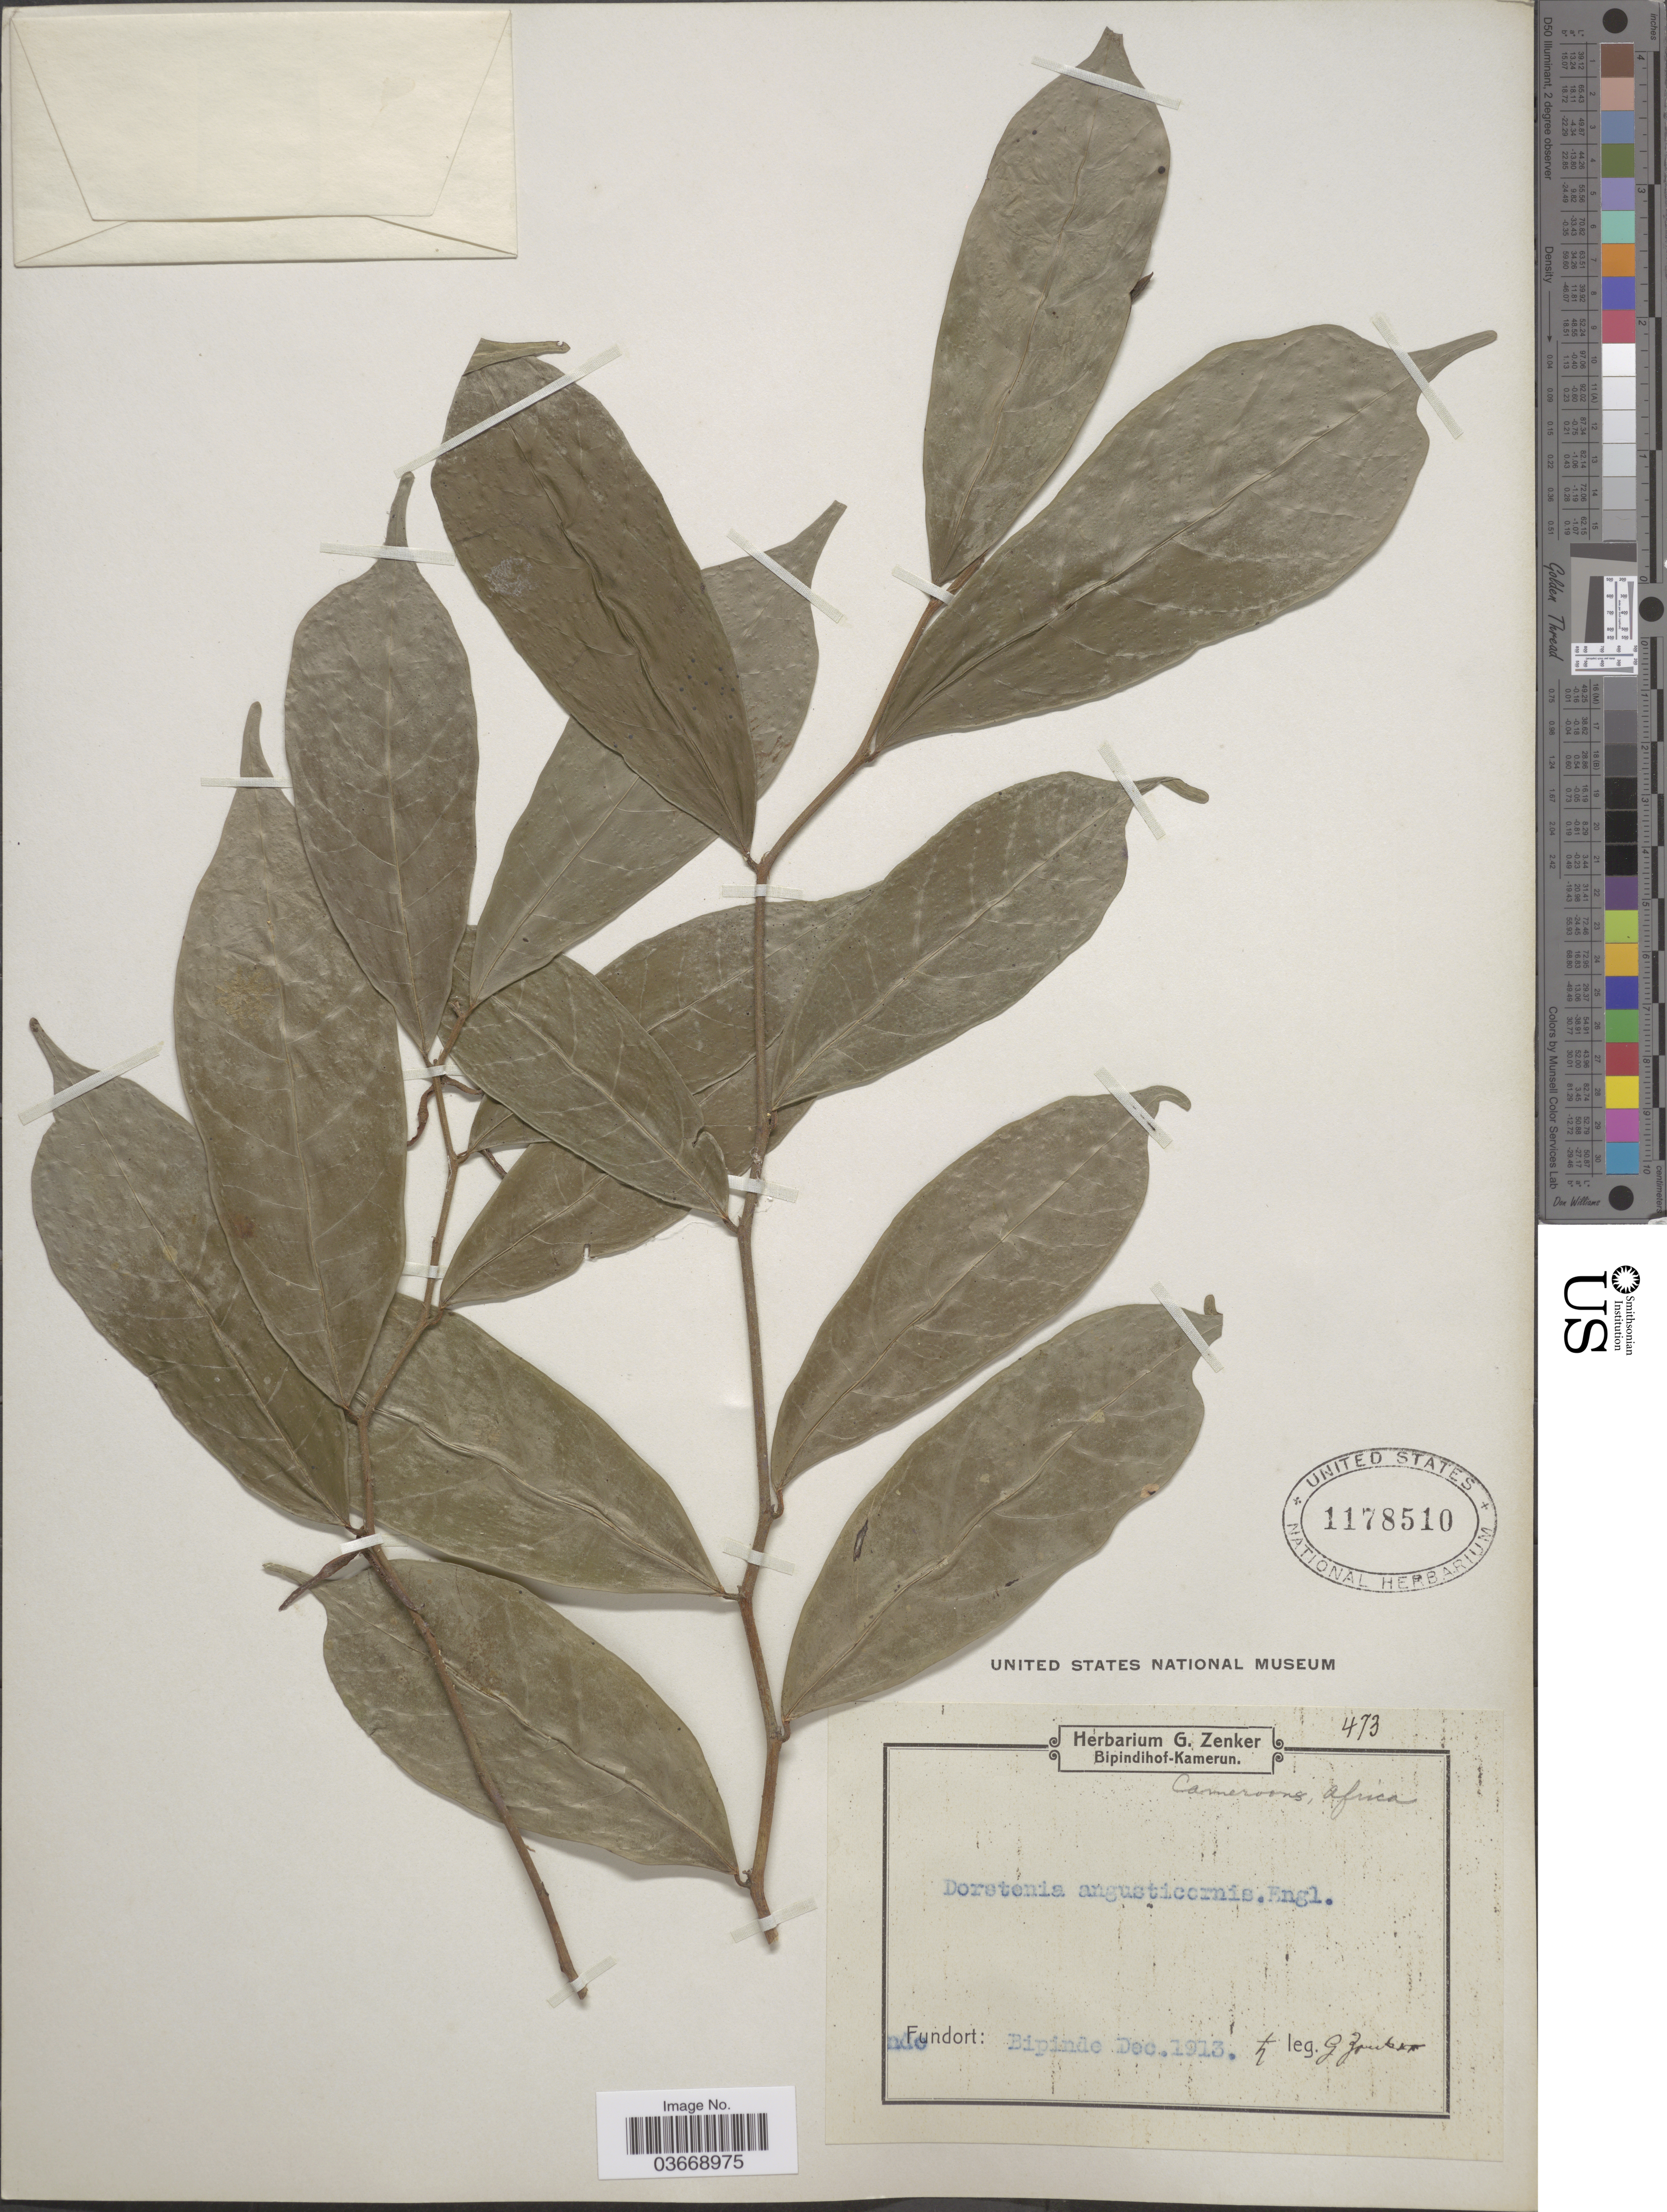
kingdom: Plantae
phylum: Tracheophyta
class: Magnoliopsida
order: Rosales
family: Moraceae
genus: Hijmania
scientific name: Hijmania angusticornis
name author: (Engl.) M.D.M. Vianna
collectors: G. A. Zenker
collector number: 473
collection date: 1913-12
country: Cameroon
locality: Bipinde.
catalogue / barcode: US 1178510